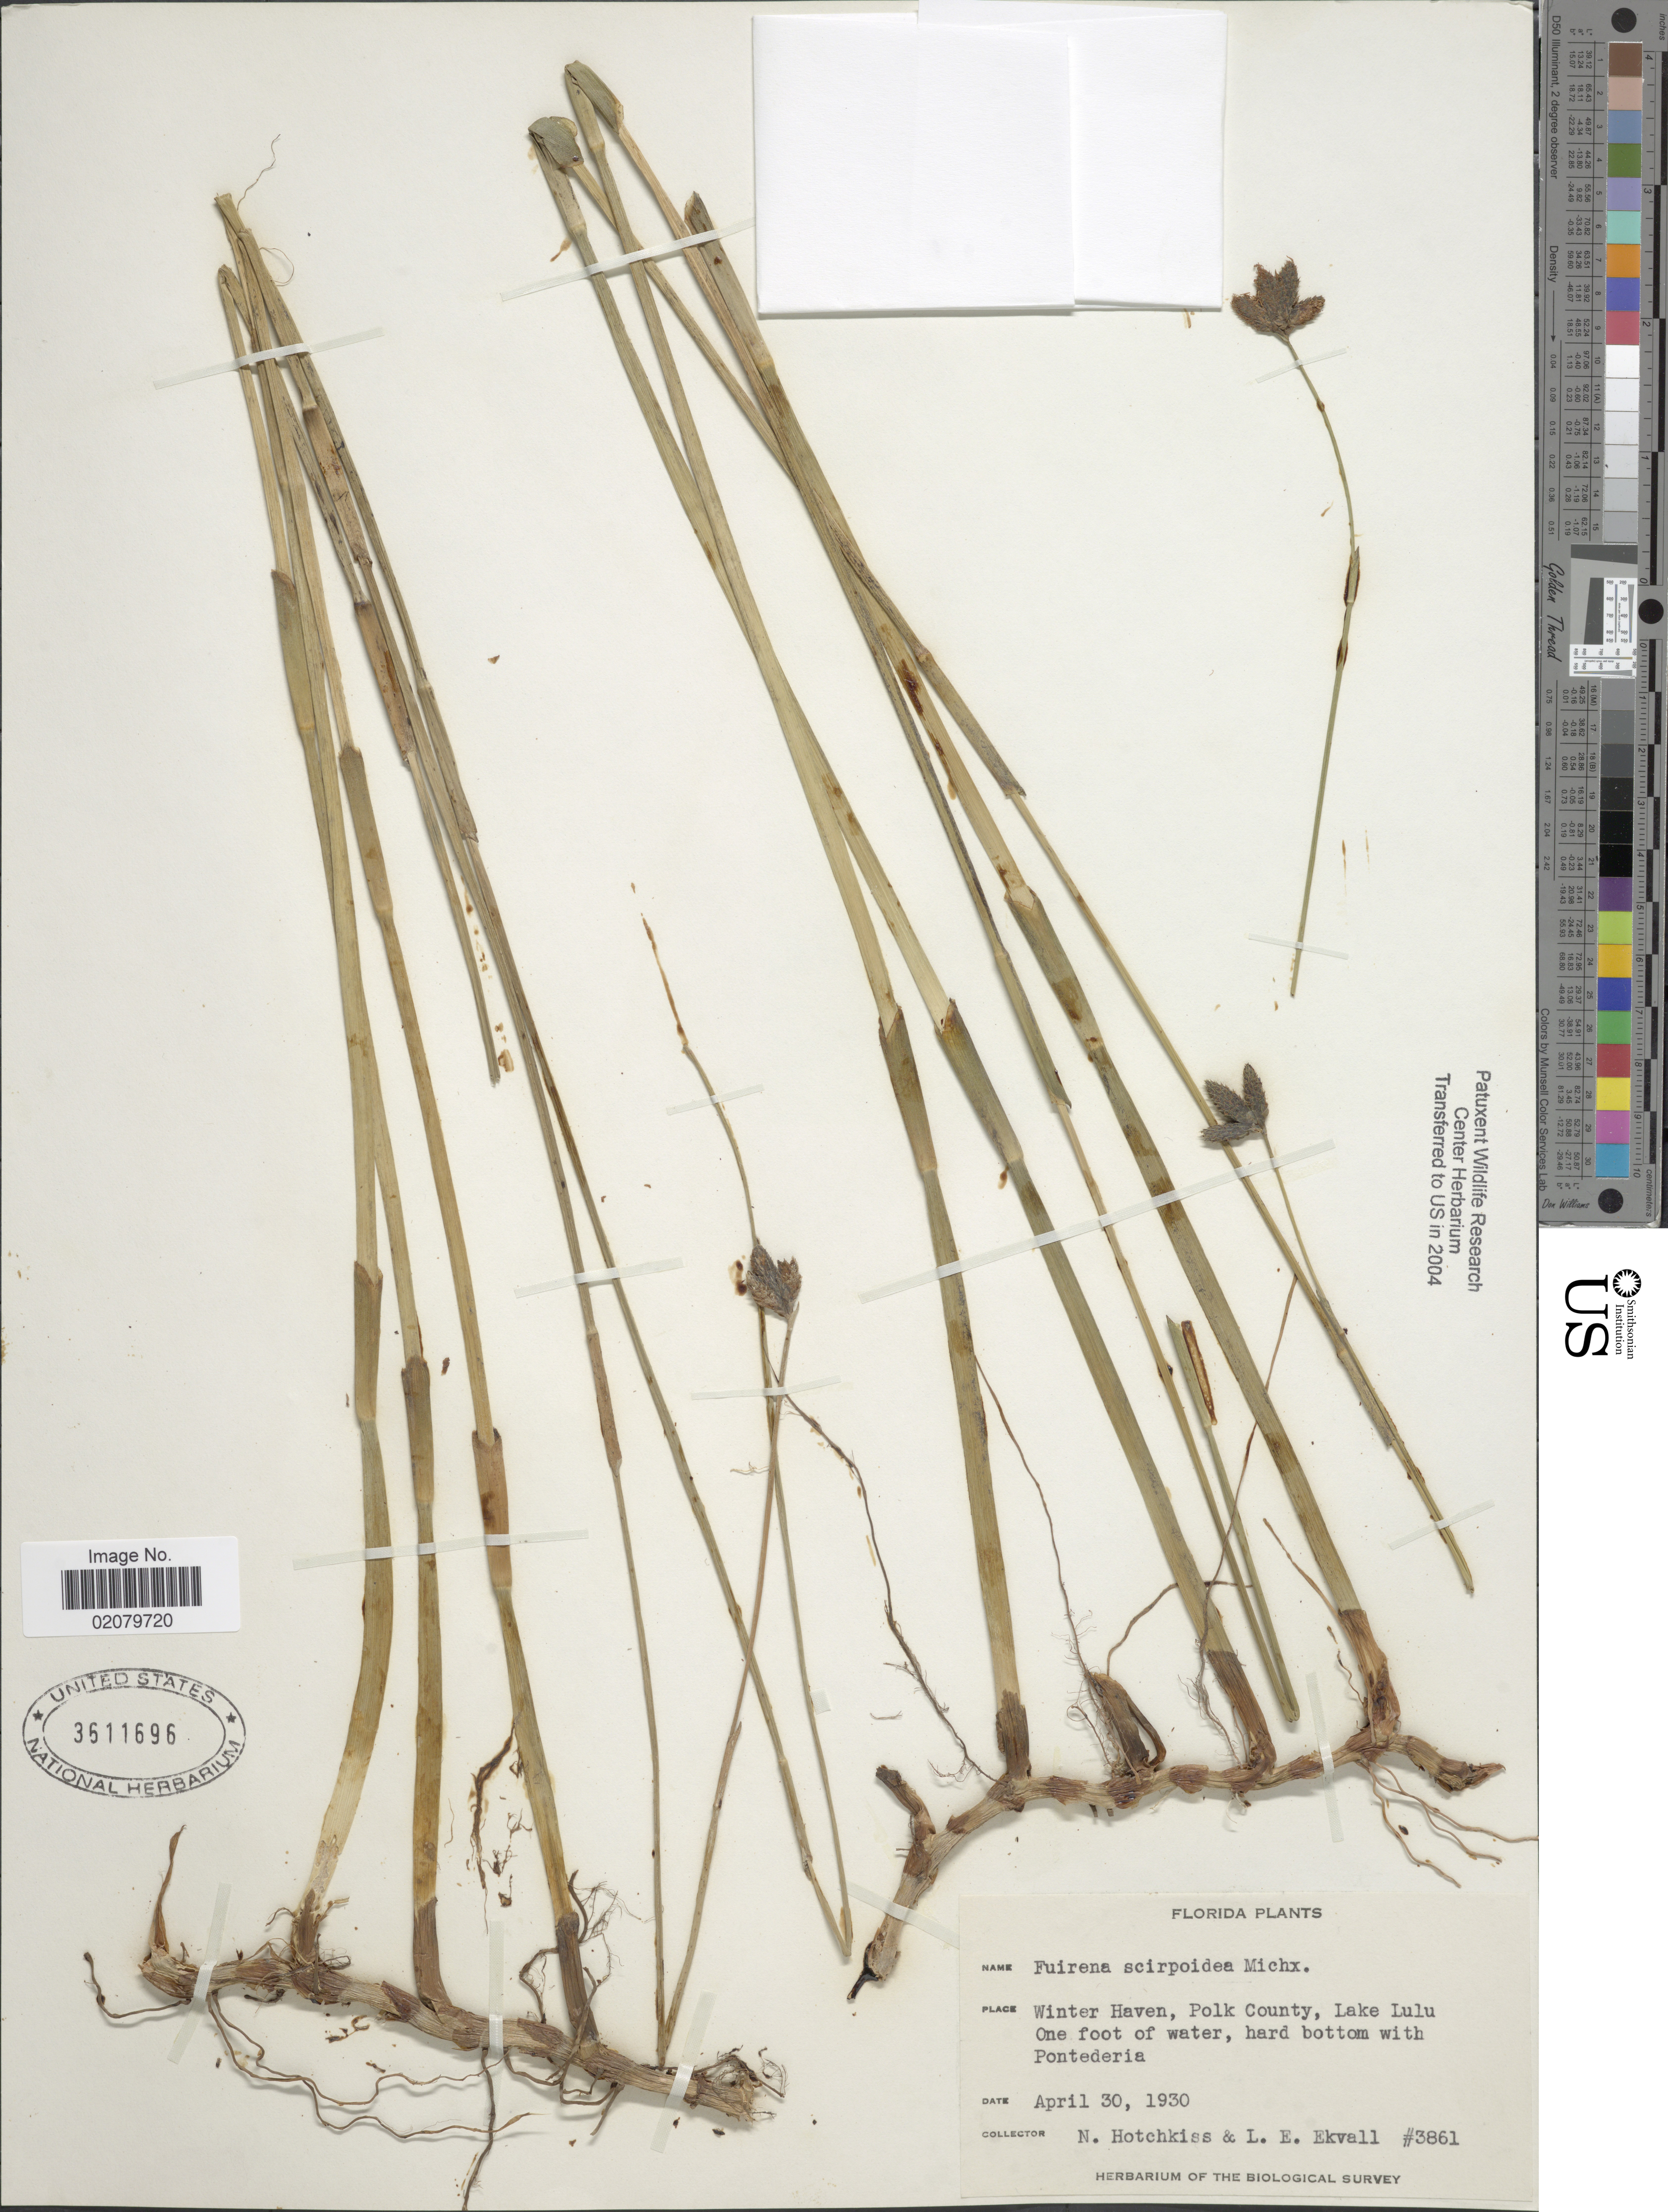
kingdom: Plantae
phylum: Tracheophyta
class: Liliopsida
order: Poales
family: Cyperaceae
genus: Fuirena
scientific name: Fuirena scirpoidea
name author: Michx.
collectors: N. Hotchkiss & L. Ekvall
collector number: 3861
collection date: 1930-04-30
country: United States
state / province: Florida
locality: Winter Haven, Polk County, Lake Lulu, One foot of water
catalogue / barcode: US 3611696